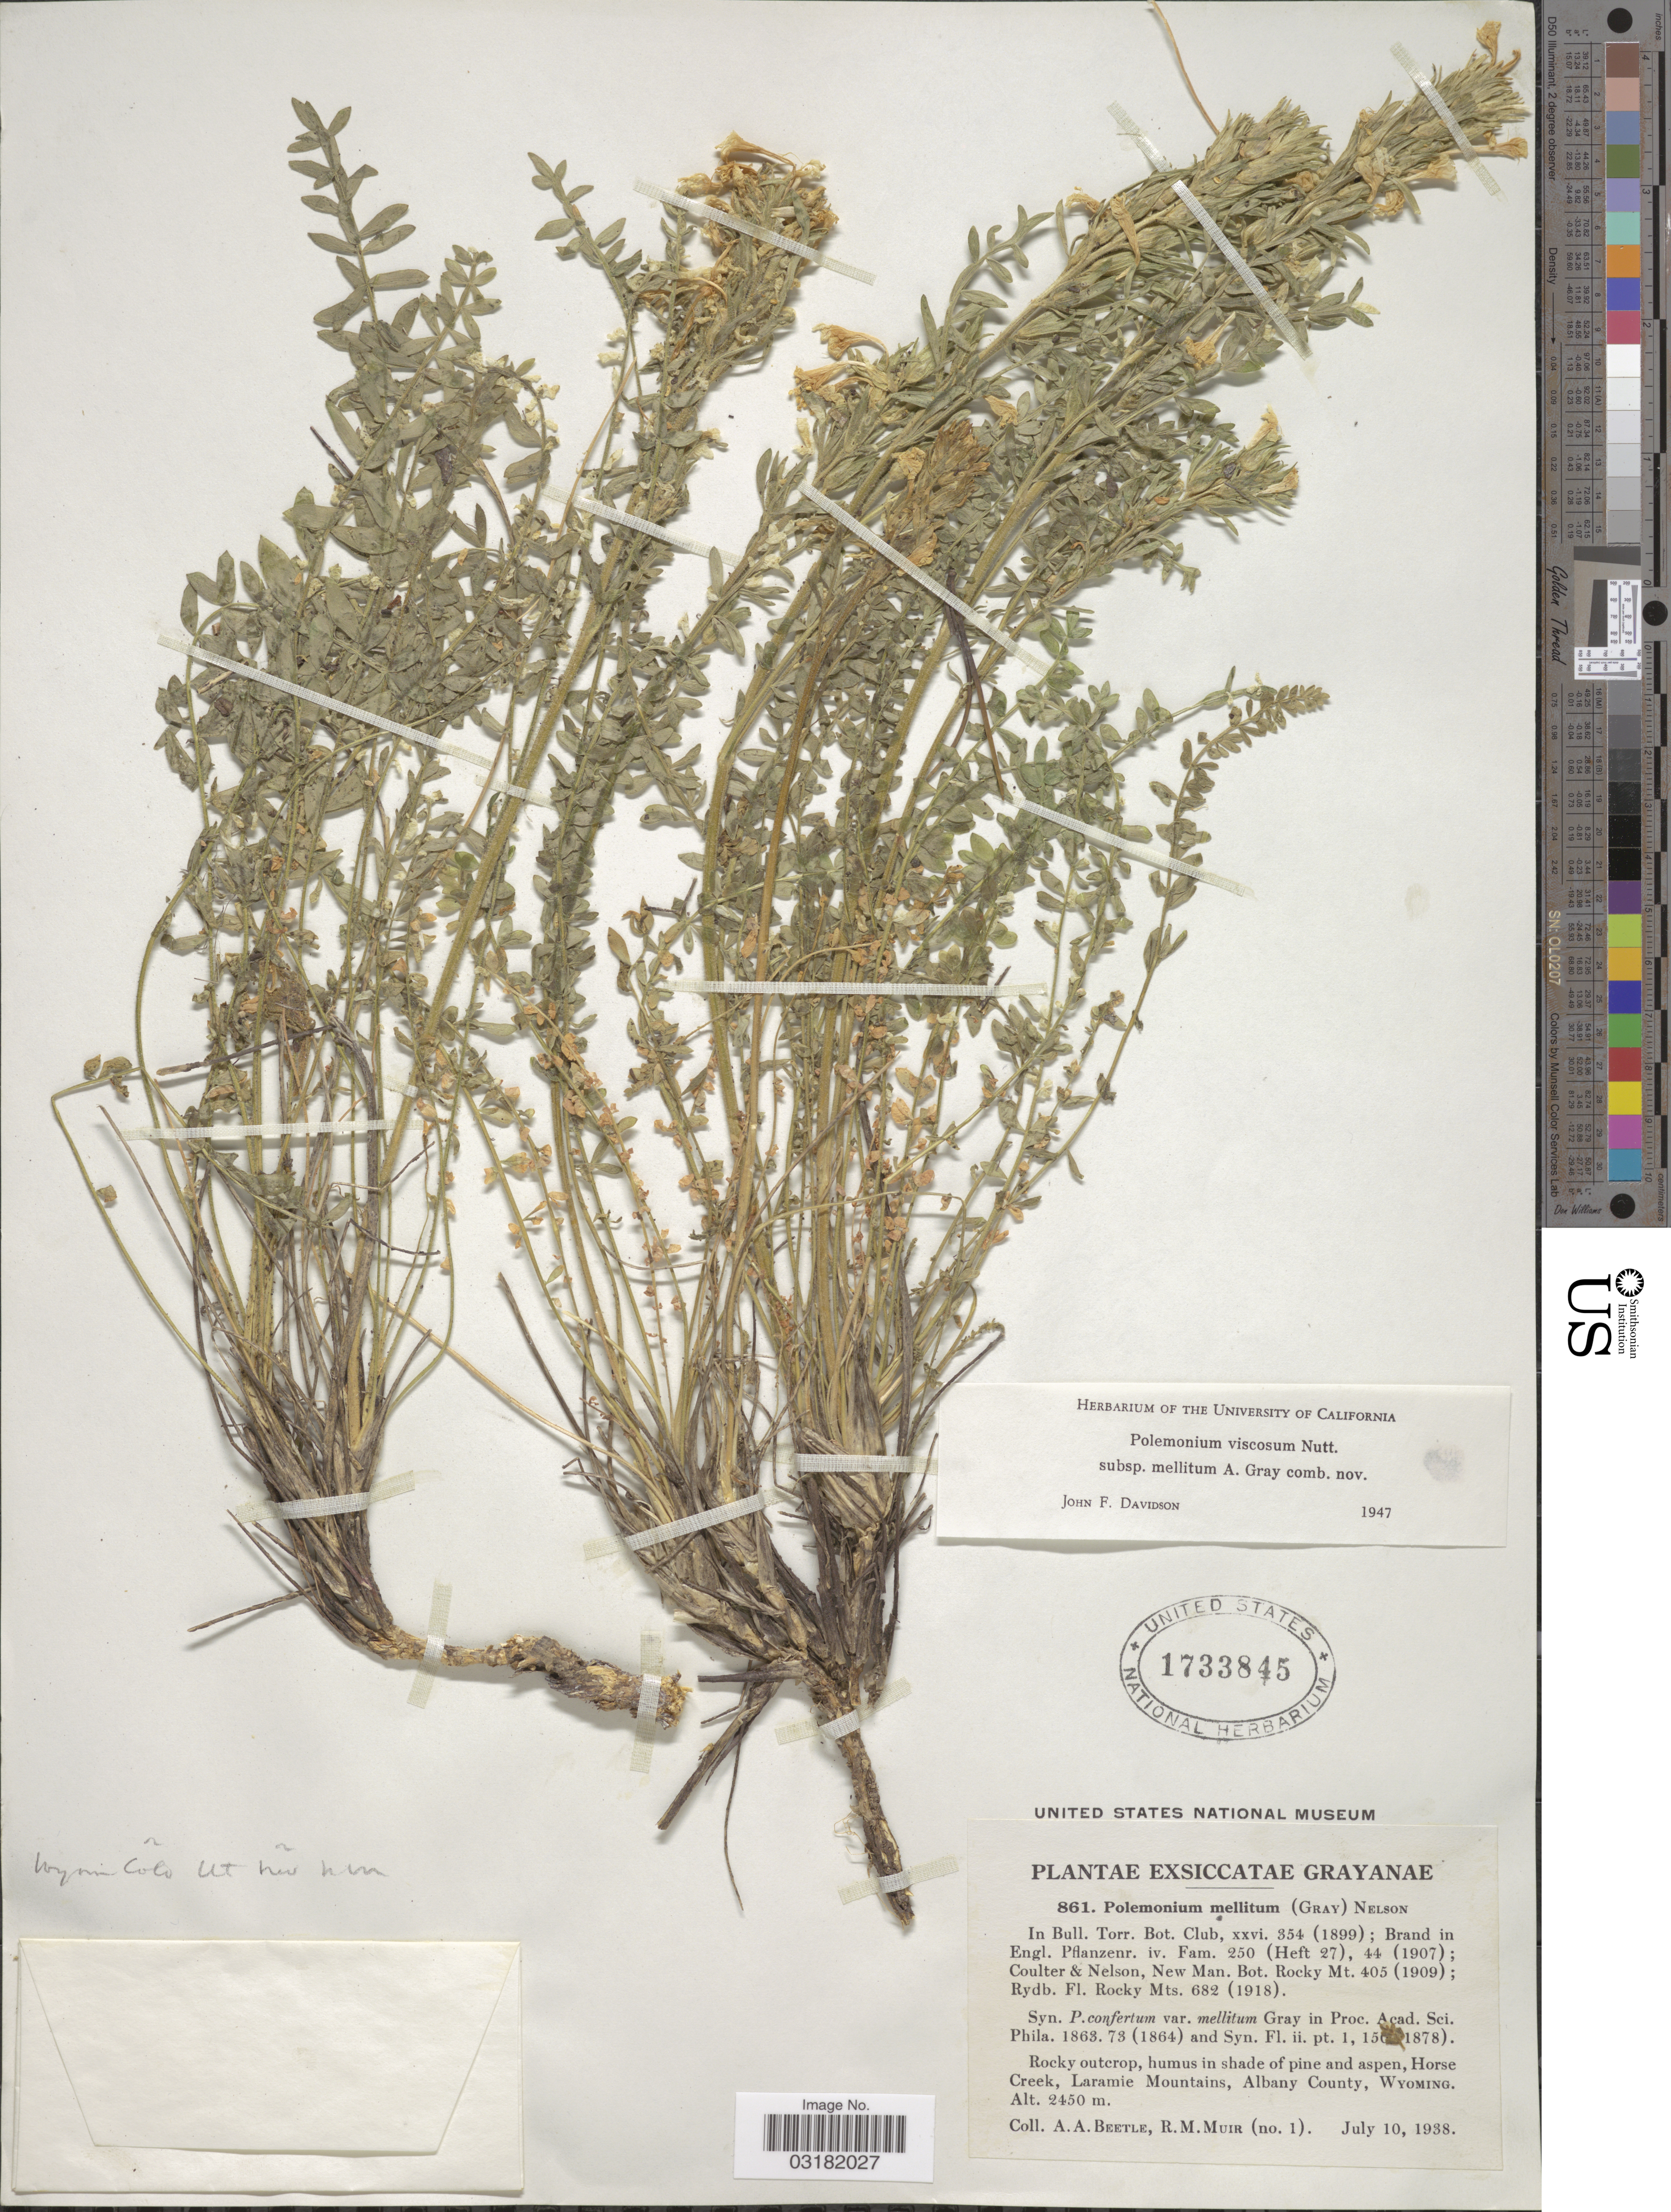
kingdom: Plantae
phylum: Tracheophyta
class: Magnoliopsida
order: Ericales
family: Polemoniaceae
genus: Polemonium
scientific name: Polemonium viscosum subsp. mellitum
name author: (A. Gray) J.F. Davidson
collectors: A. A. Beetle & R. Muir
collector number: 1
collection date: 1938-07-10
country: United States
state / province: Wyoming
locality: Rocky outcrop, humus in shade of pine and aspen, Horse Creek, Laramie Mountains, Albany County.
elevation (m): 2450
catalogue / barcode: US 1733845